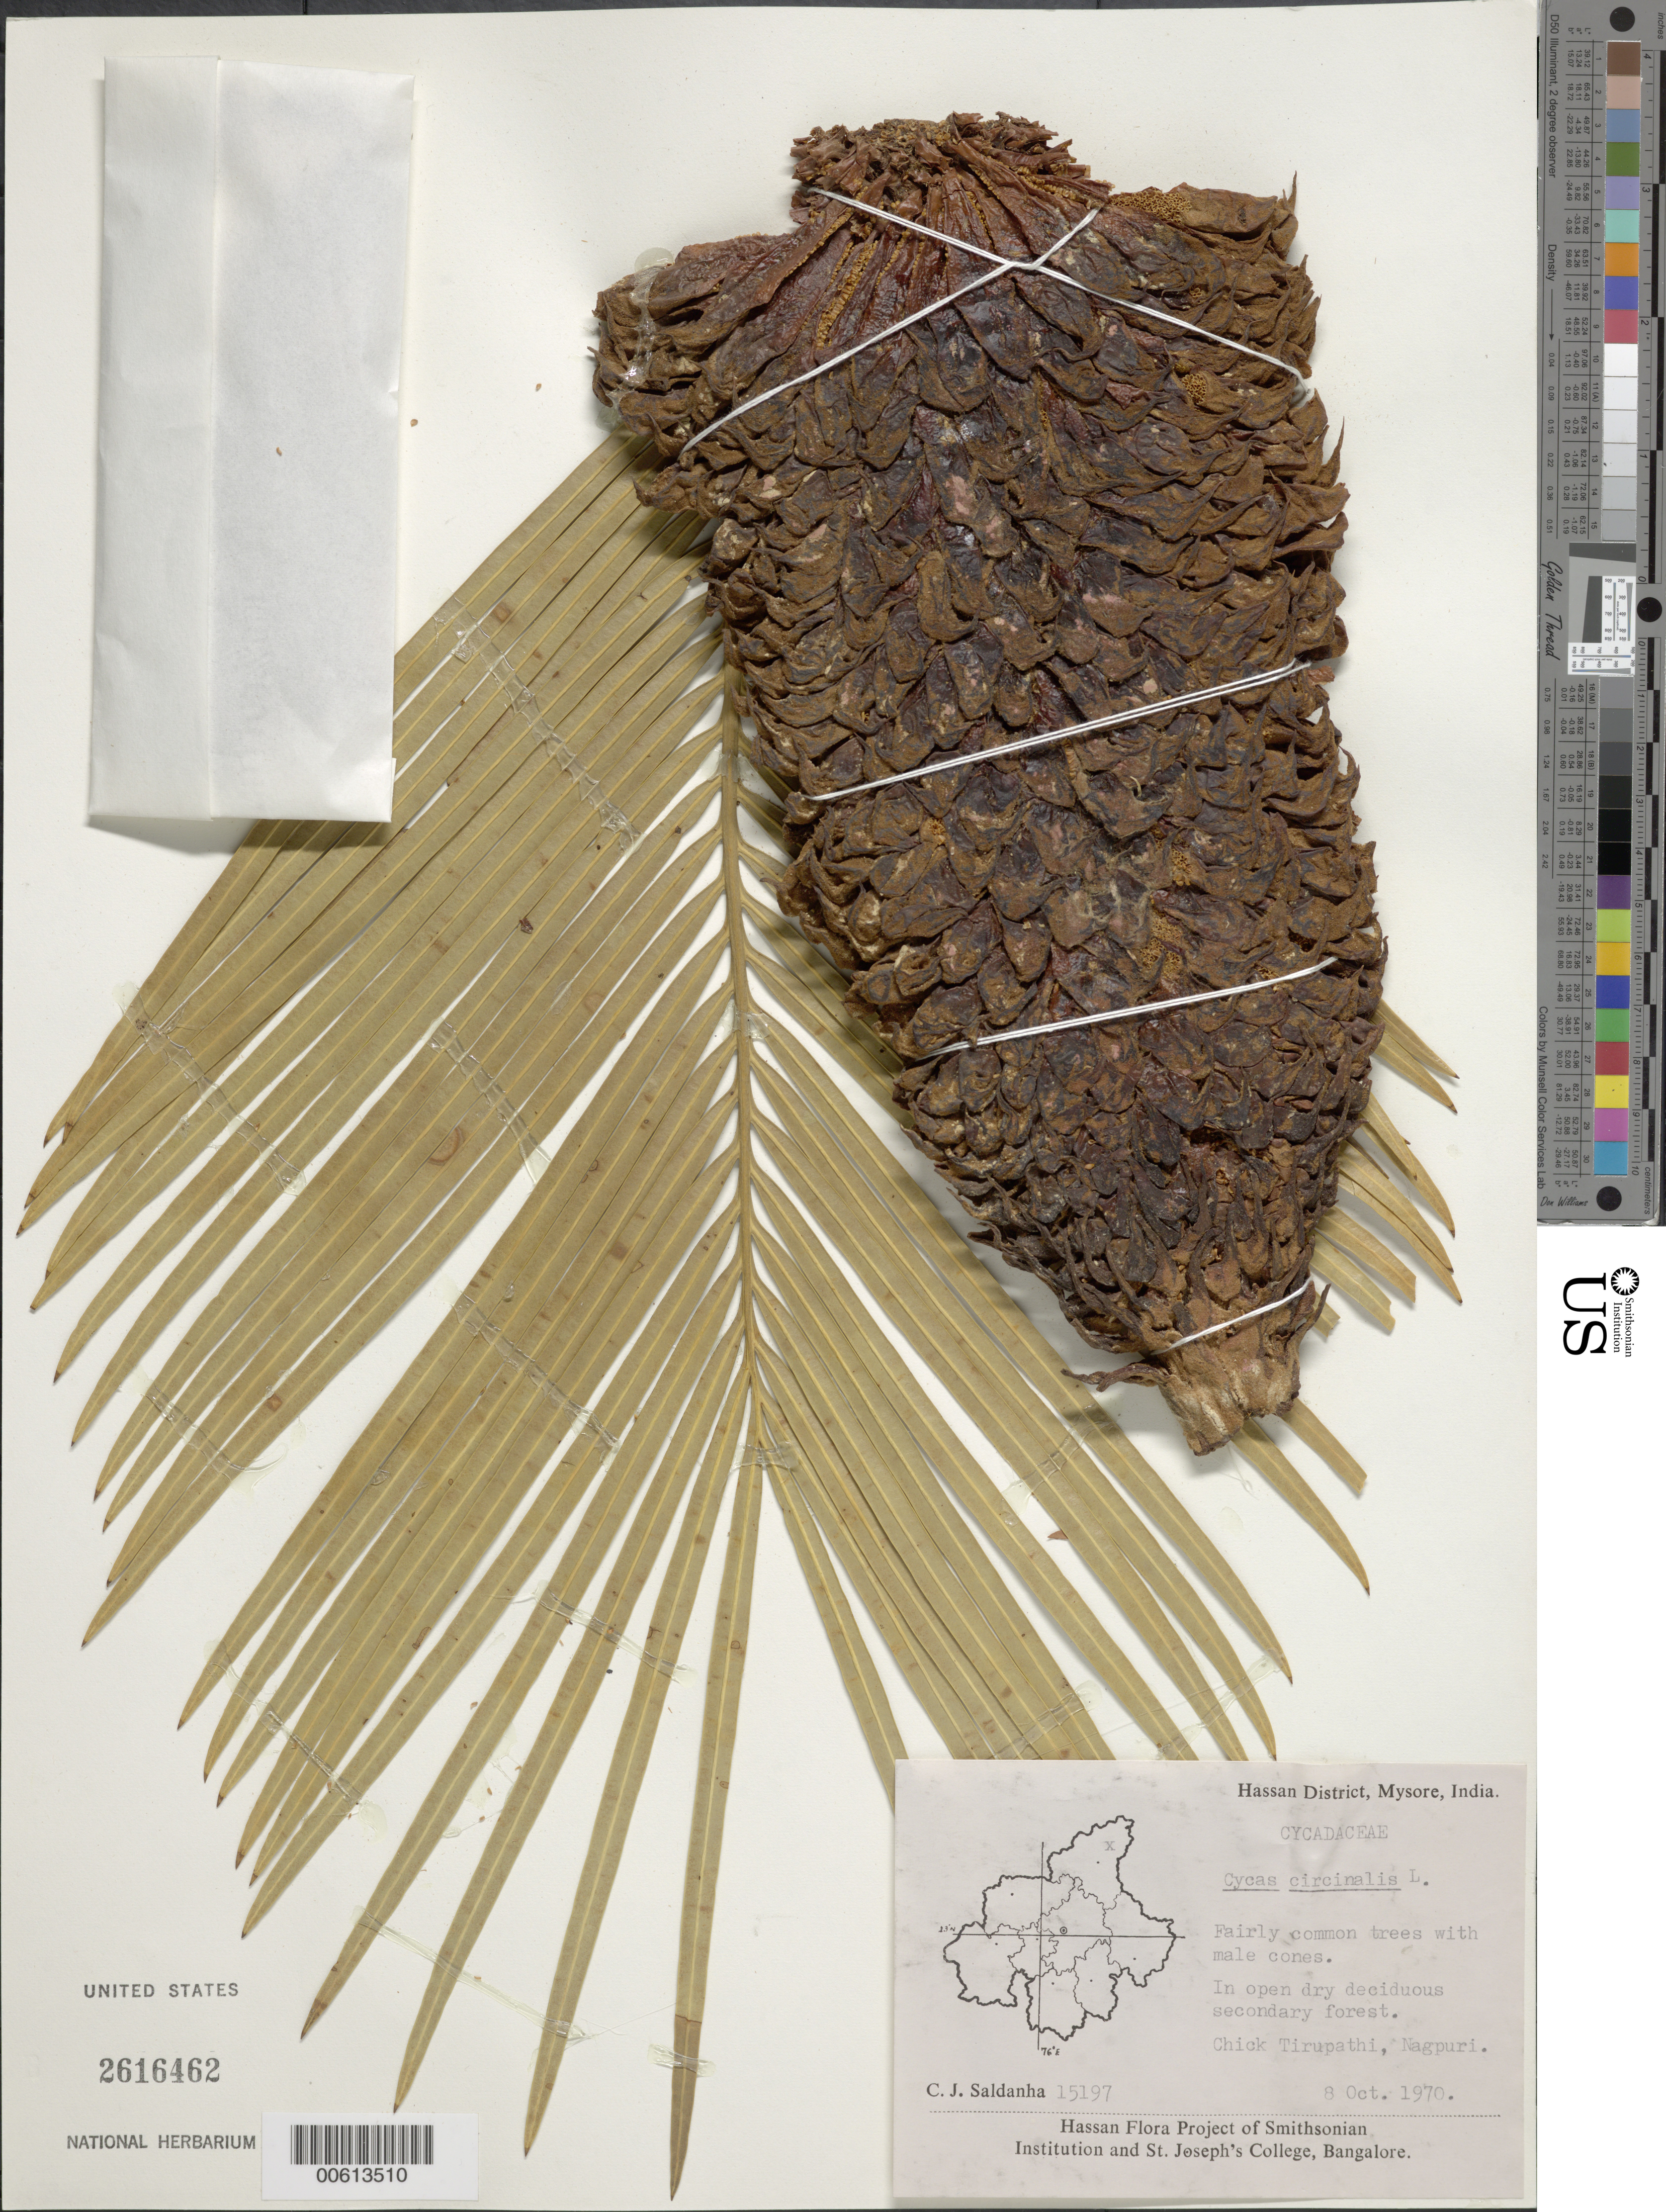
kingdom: Plantae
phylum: Tracheophyta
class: Cycadopsida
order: Cycadales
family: Cycadaceae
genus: Cycas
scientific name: Cycas circinalis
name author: L.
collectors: C. J. Saldanha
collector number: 15197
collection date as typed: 08 Oct 1970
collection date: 1970-10-08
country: India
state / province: Karnataka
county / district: Hassan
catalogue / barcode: US 2616462